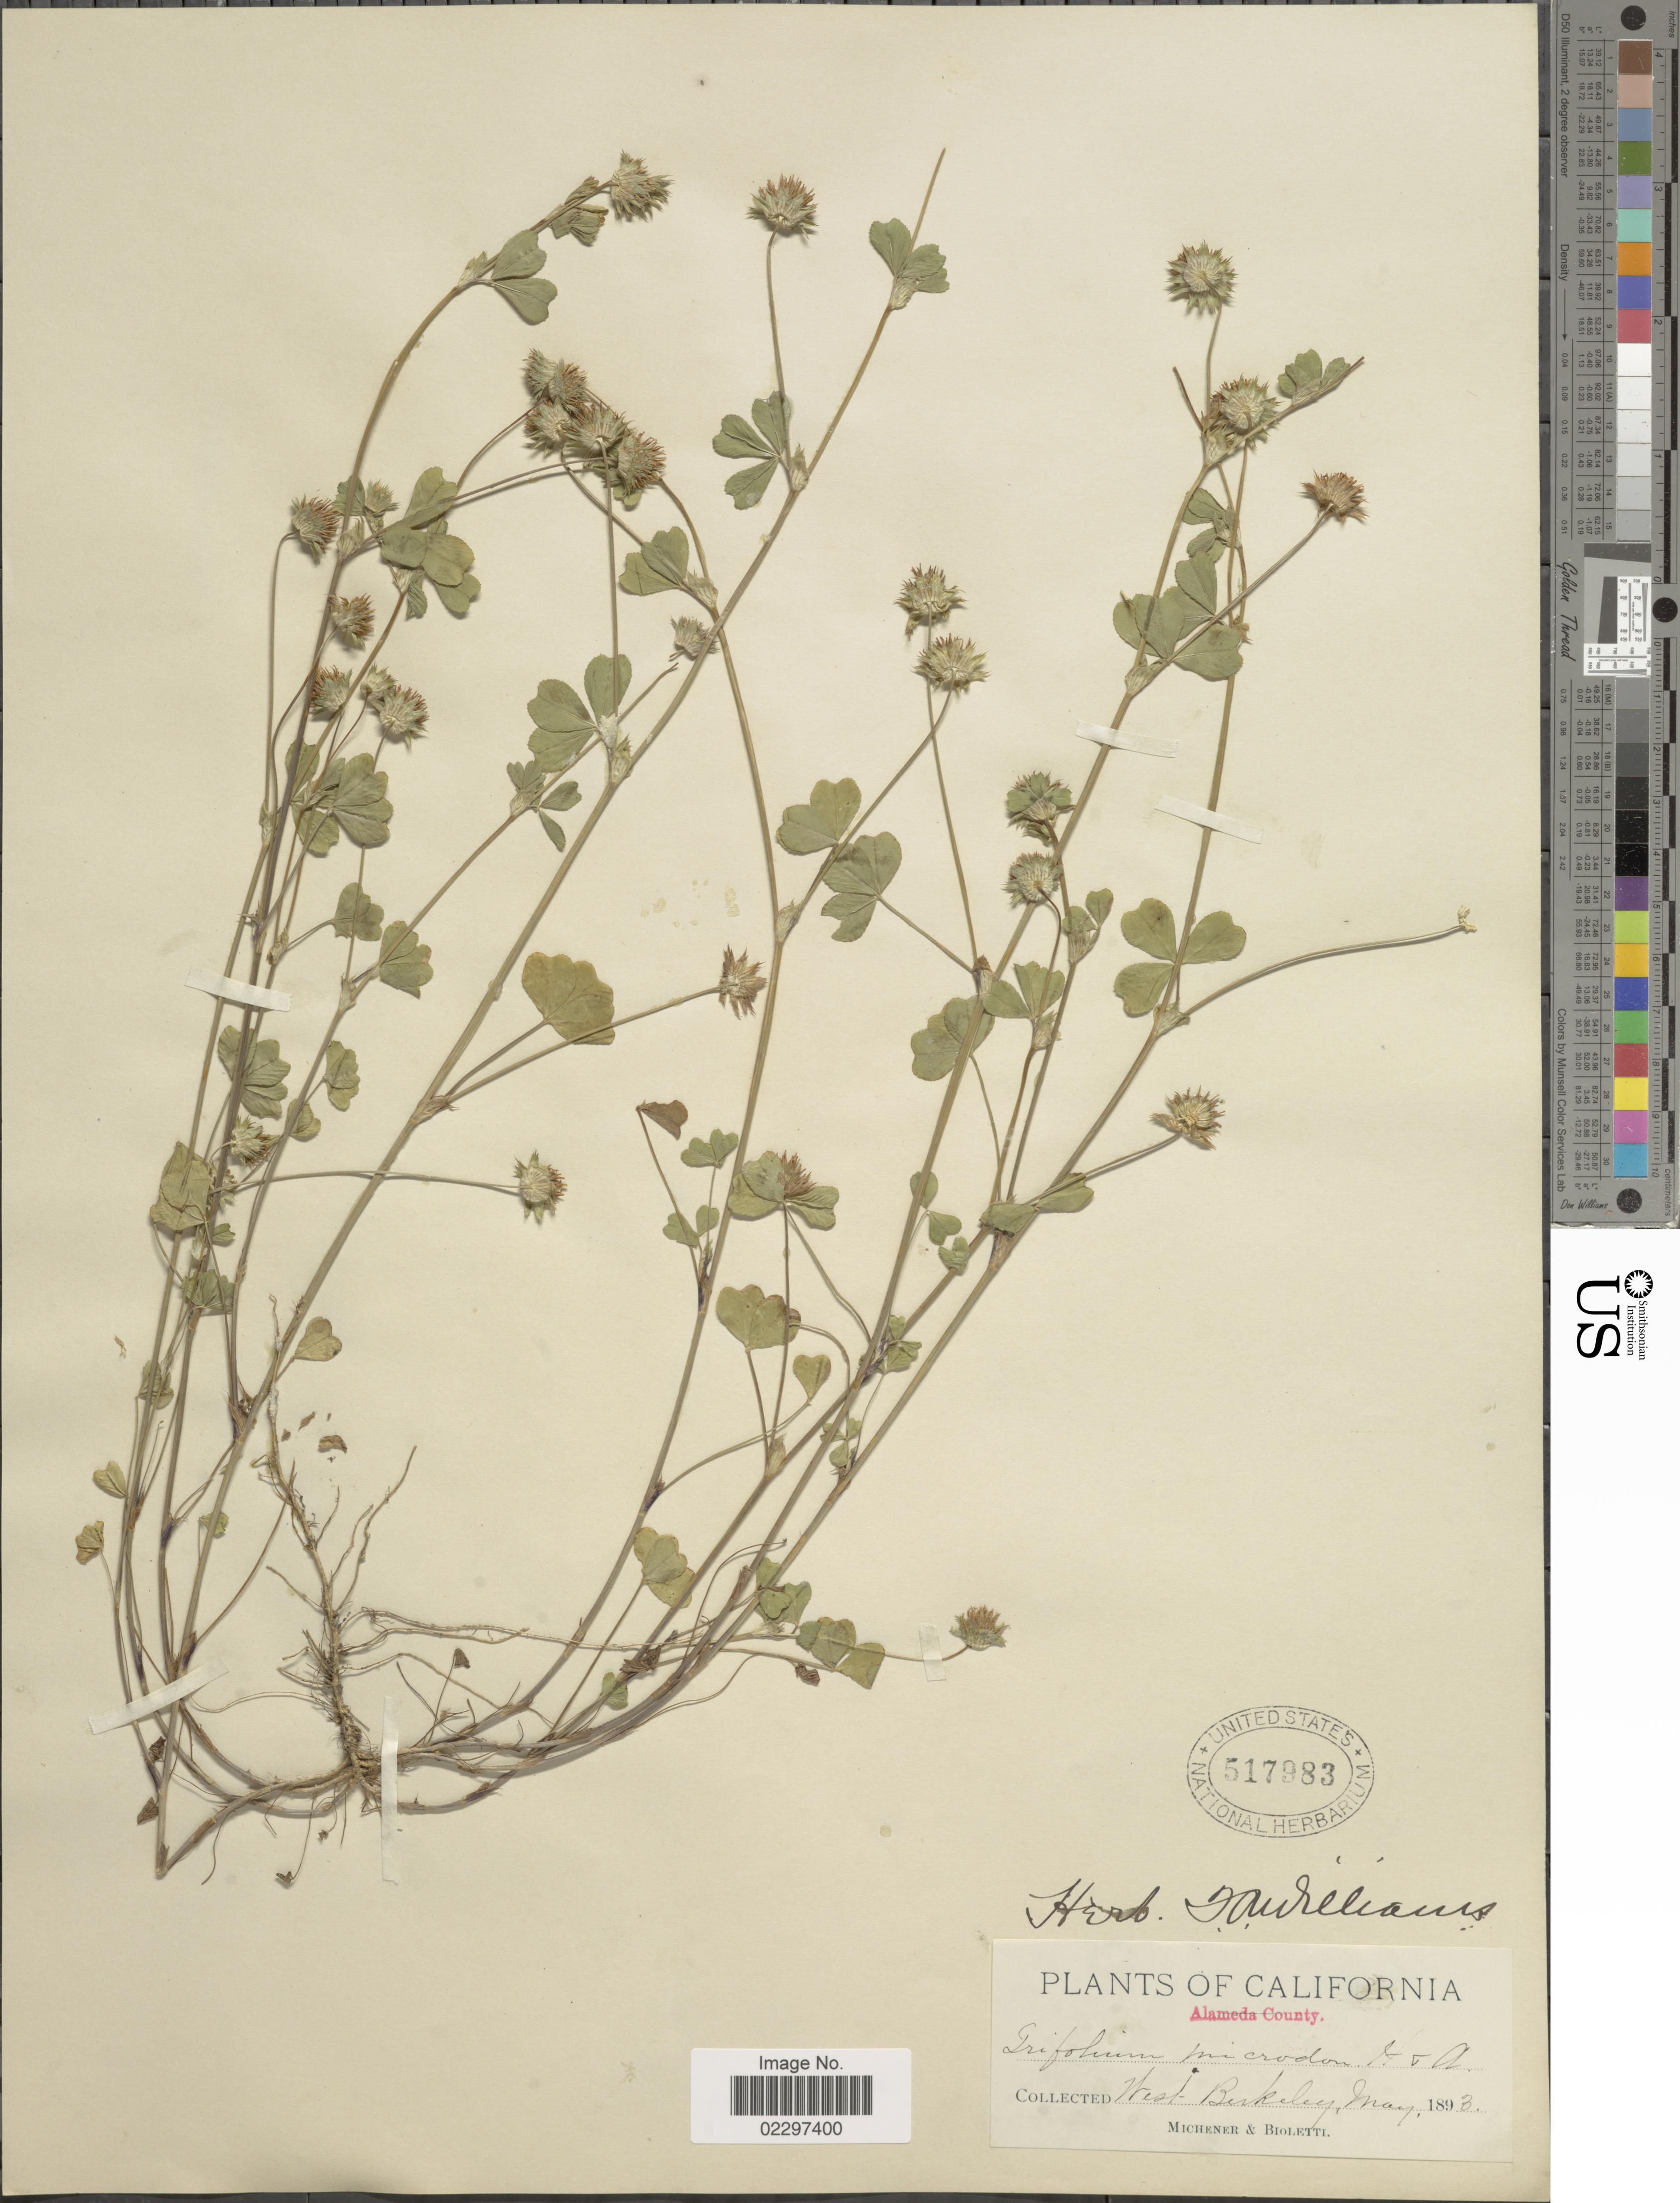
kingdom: Plantae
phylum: Tracheophyta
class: Magnoliopsida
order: Fabales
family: Fabaceae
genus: Trifolium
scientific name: Trifolium microdon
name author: Hook. & Arn.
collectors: -. Michener & -- Bioletti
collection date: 1893-05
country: United States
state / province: California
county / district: Alameda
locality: Alameda County. West Berkeley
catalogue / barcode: US 517983